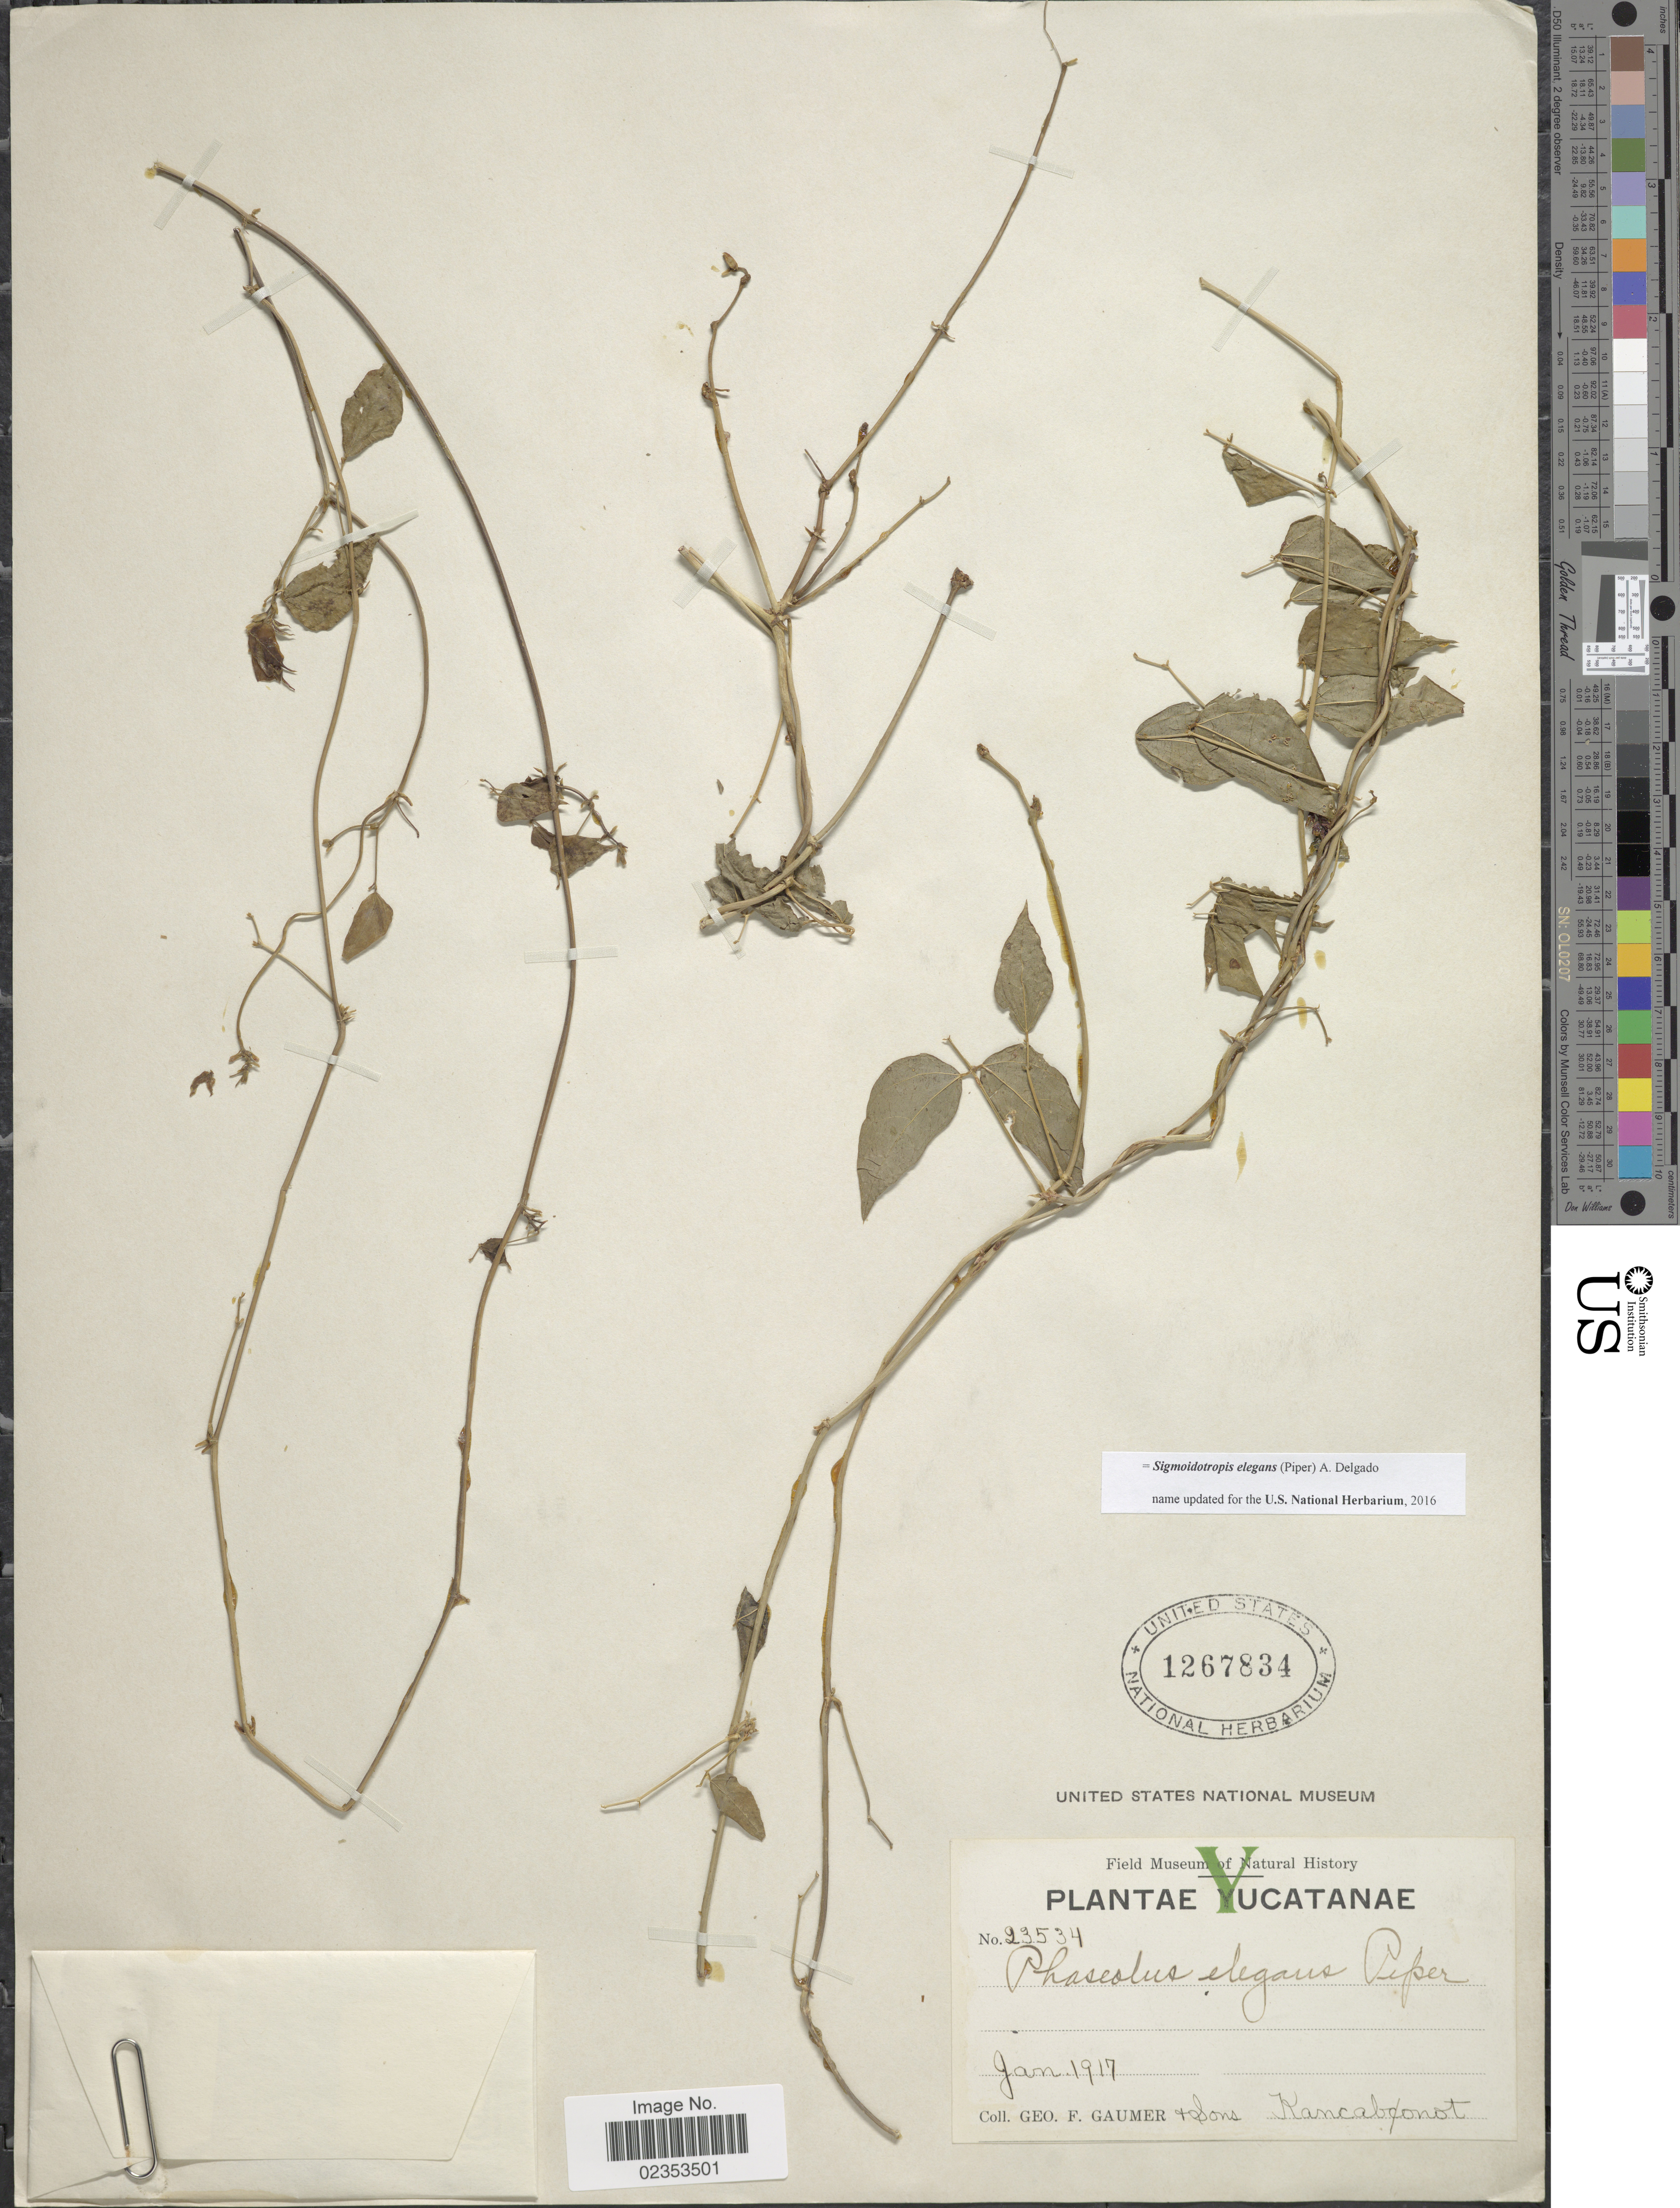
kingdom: Plantae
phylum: Tracheophyta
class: Magnoliopsida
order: Fabales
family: Fabaceae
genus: Sigmoidotropis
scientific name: Sigmoidotropis elegans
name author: (Piper) A. Delgado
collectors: G. F. Gaumer & & Sons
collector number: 23534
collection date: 1917-01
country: Mexico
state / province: Yucatán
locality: Yucatanae, Kacabonot.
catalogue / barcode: US 1267834